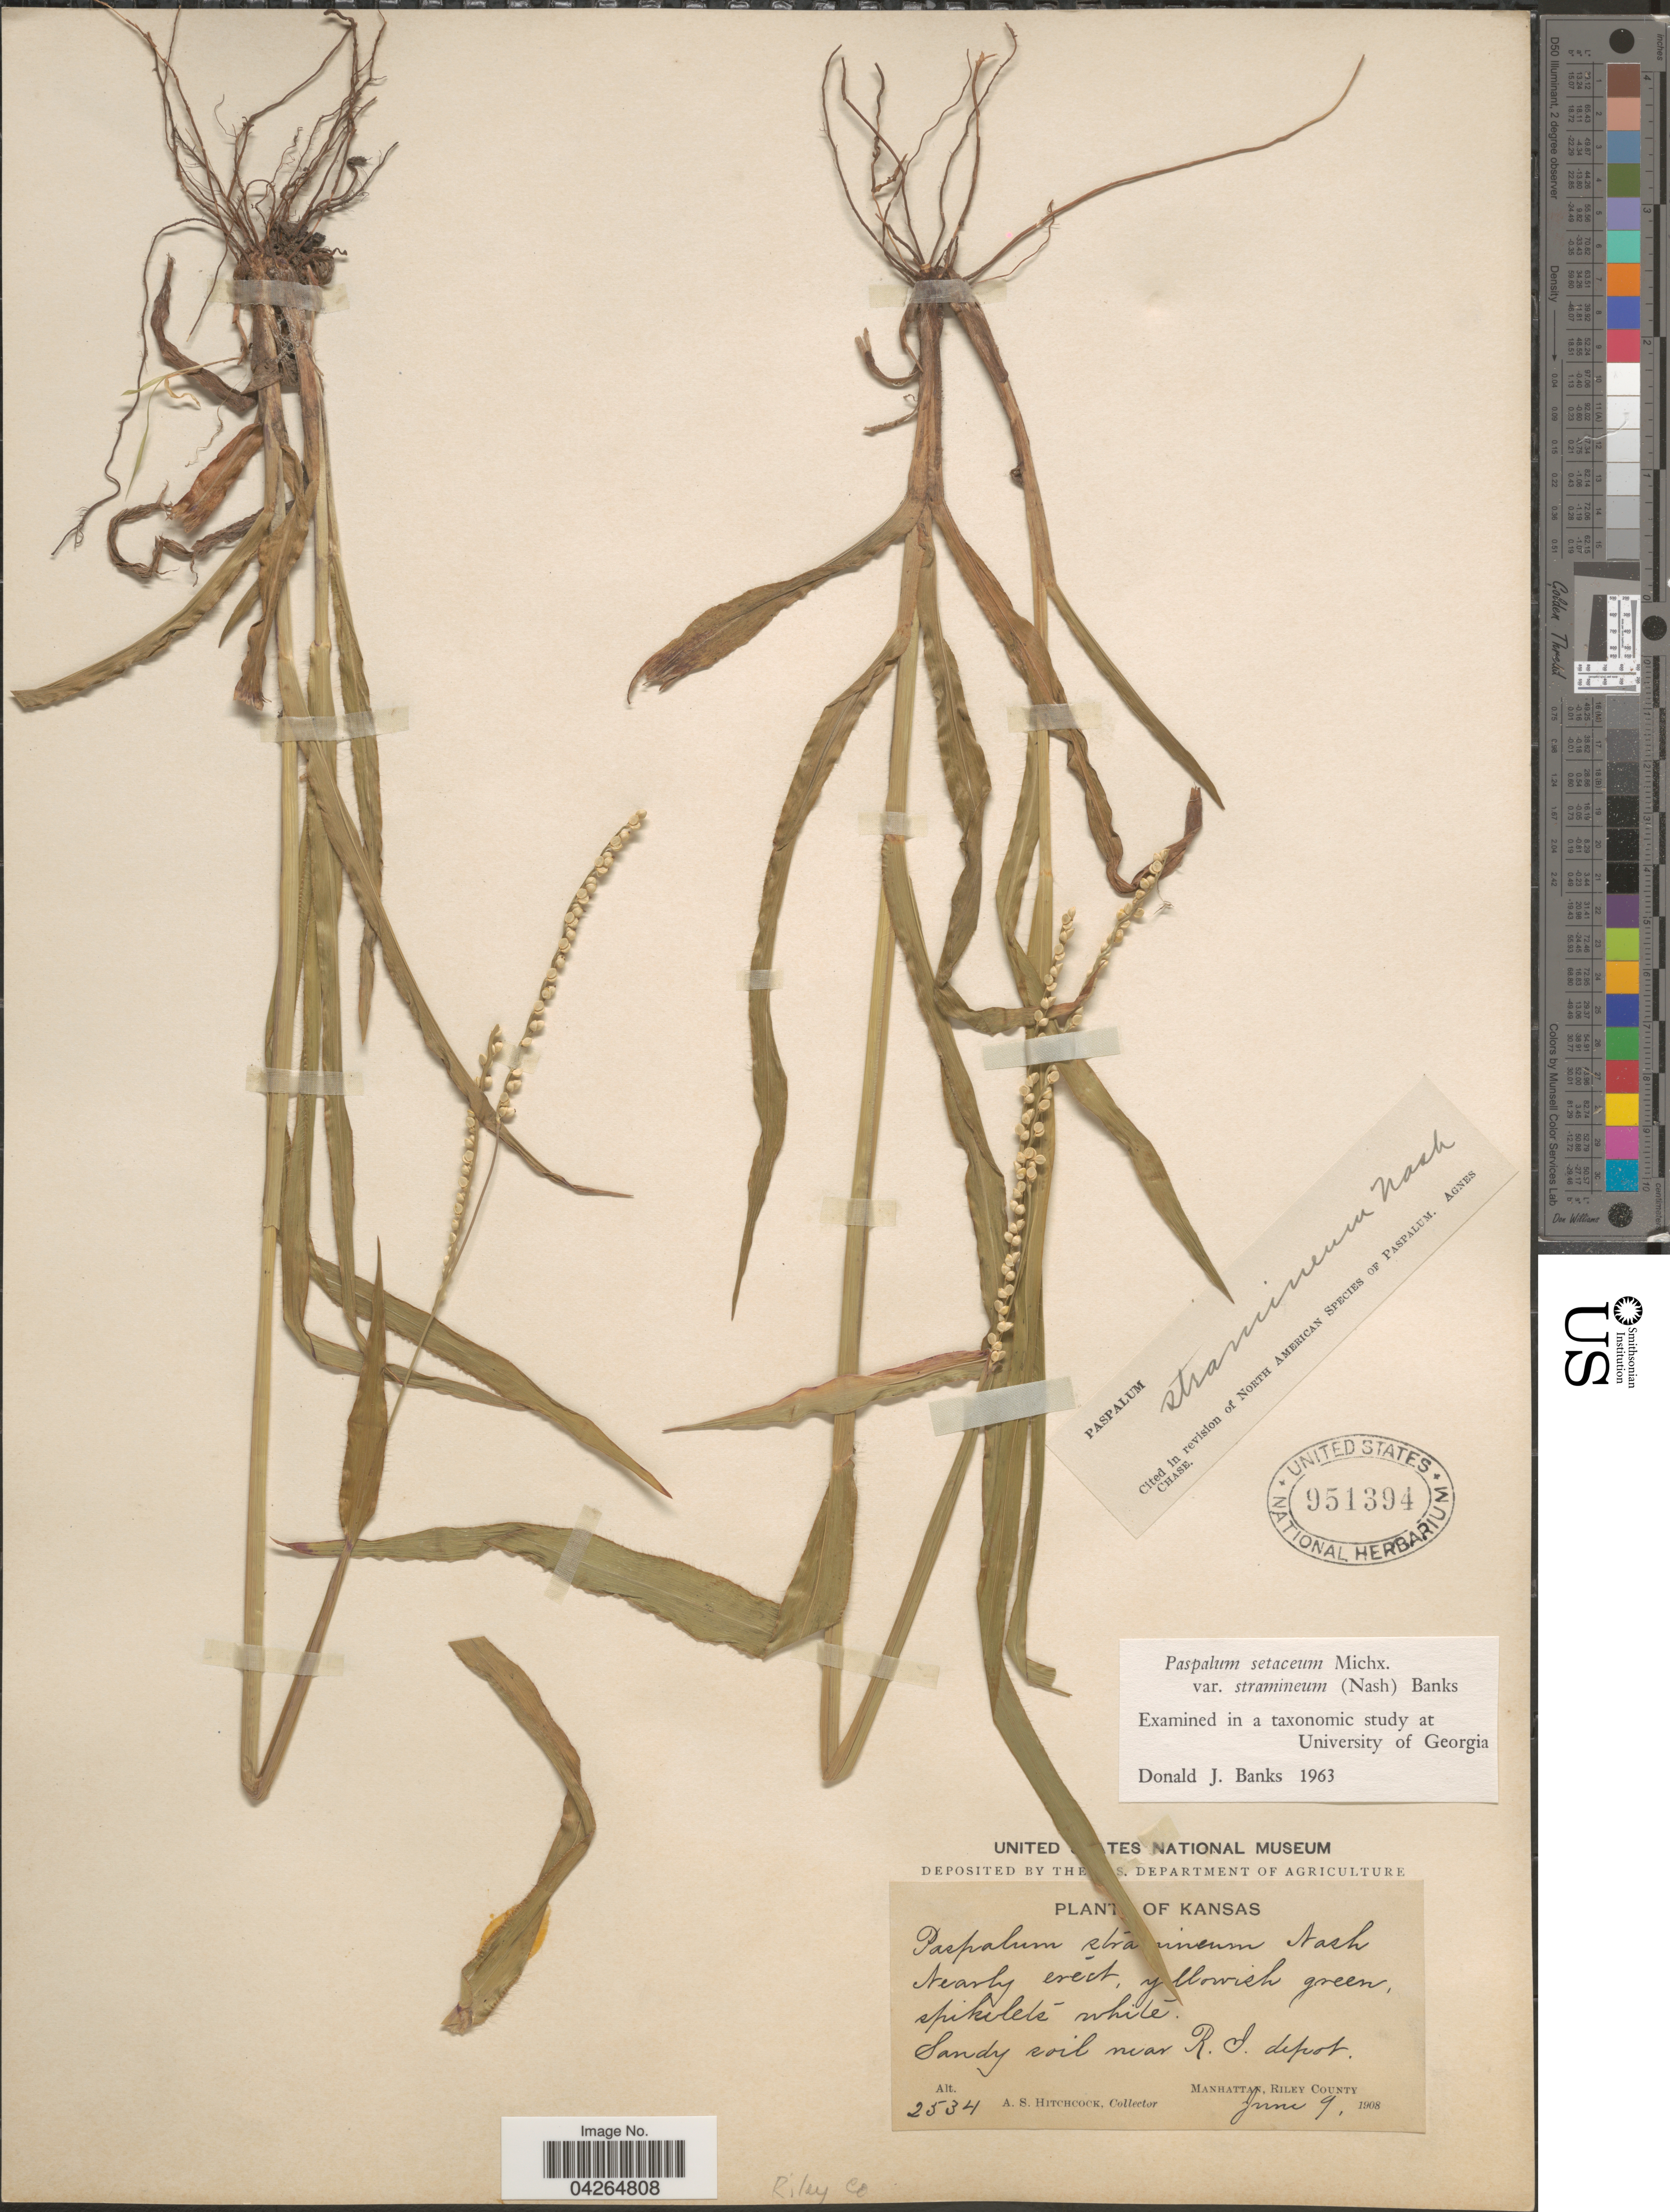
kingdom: Plantae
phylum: Tracheophyta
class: Liliopsida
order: Poales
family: Poaceae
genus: Paspalum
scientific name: Paspalum setaceum var. stramineum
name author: (Nash) D.J. Banks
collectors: A. S. Hitchcock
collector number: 2534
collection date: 1908-06-09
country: United States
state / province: Kansas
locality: Sandy soil near R.I. depot. Manhattan, Riley County.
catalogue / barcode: US 951394